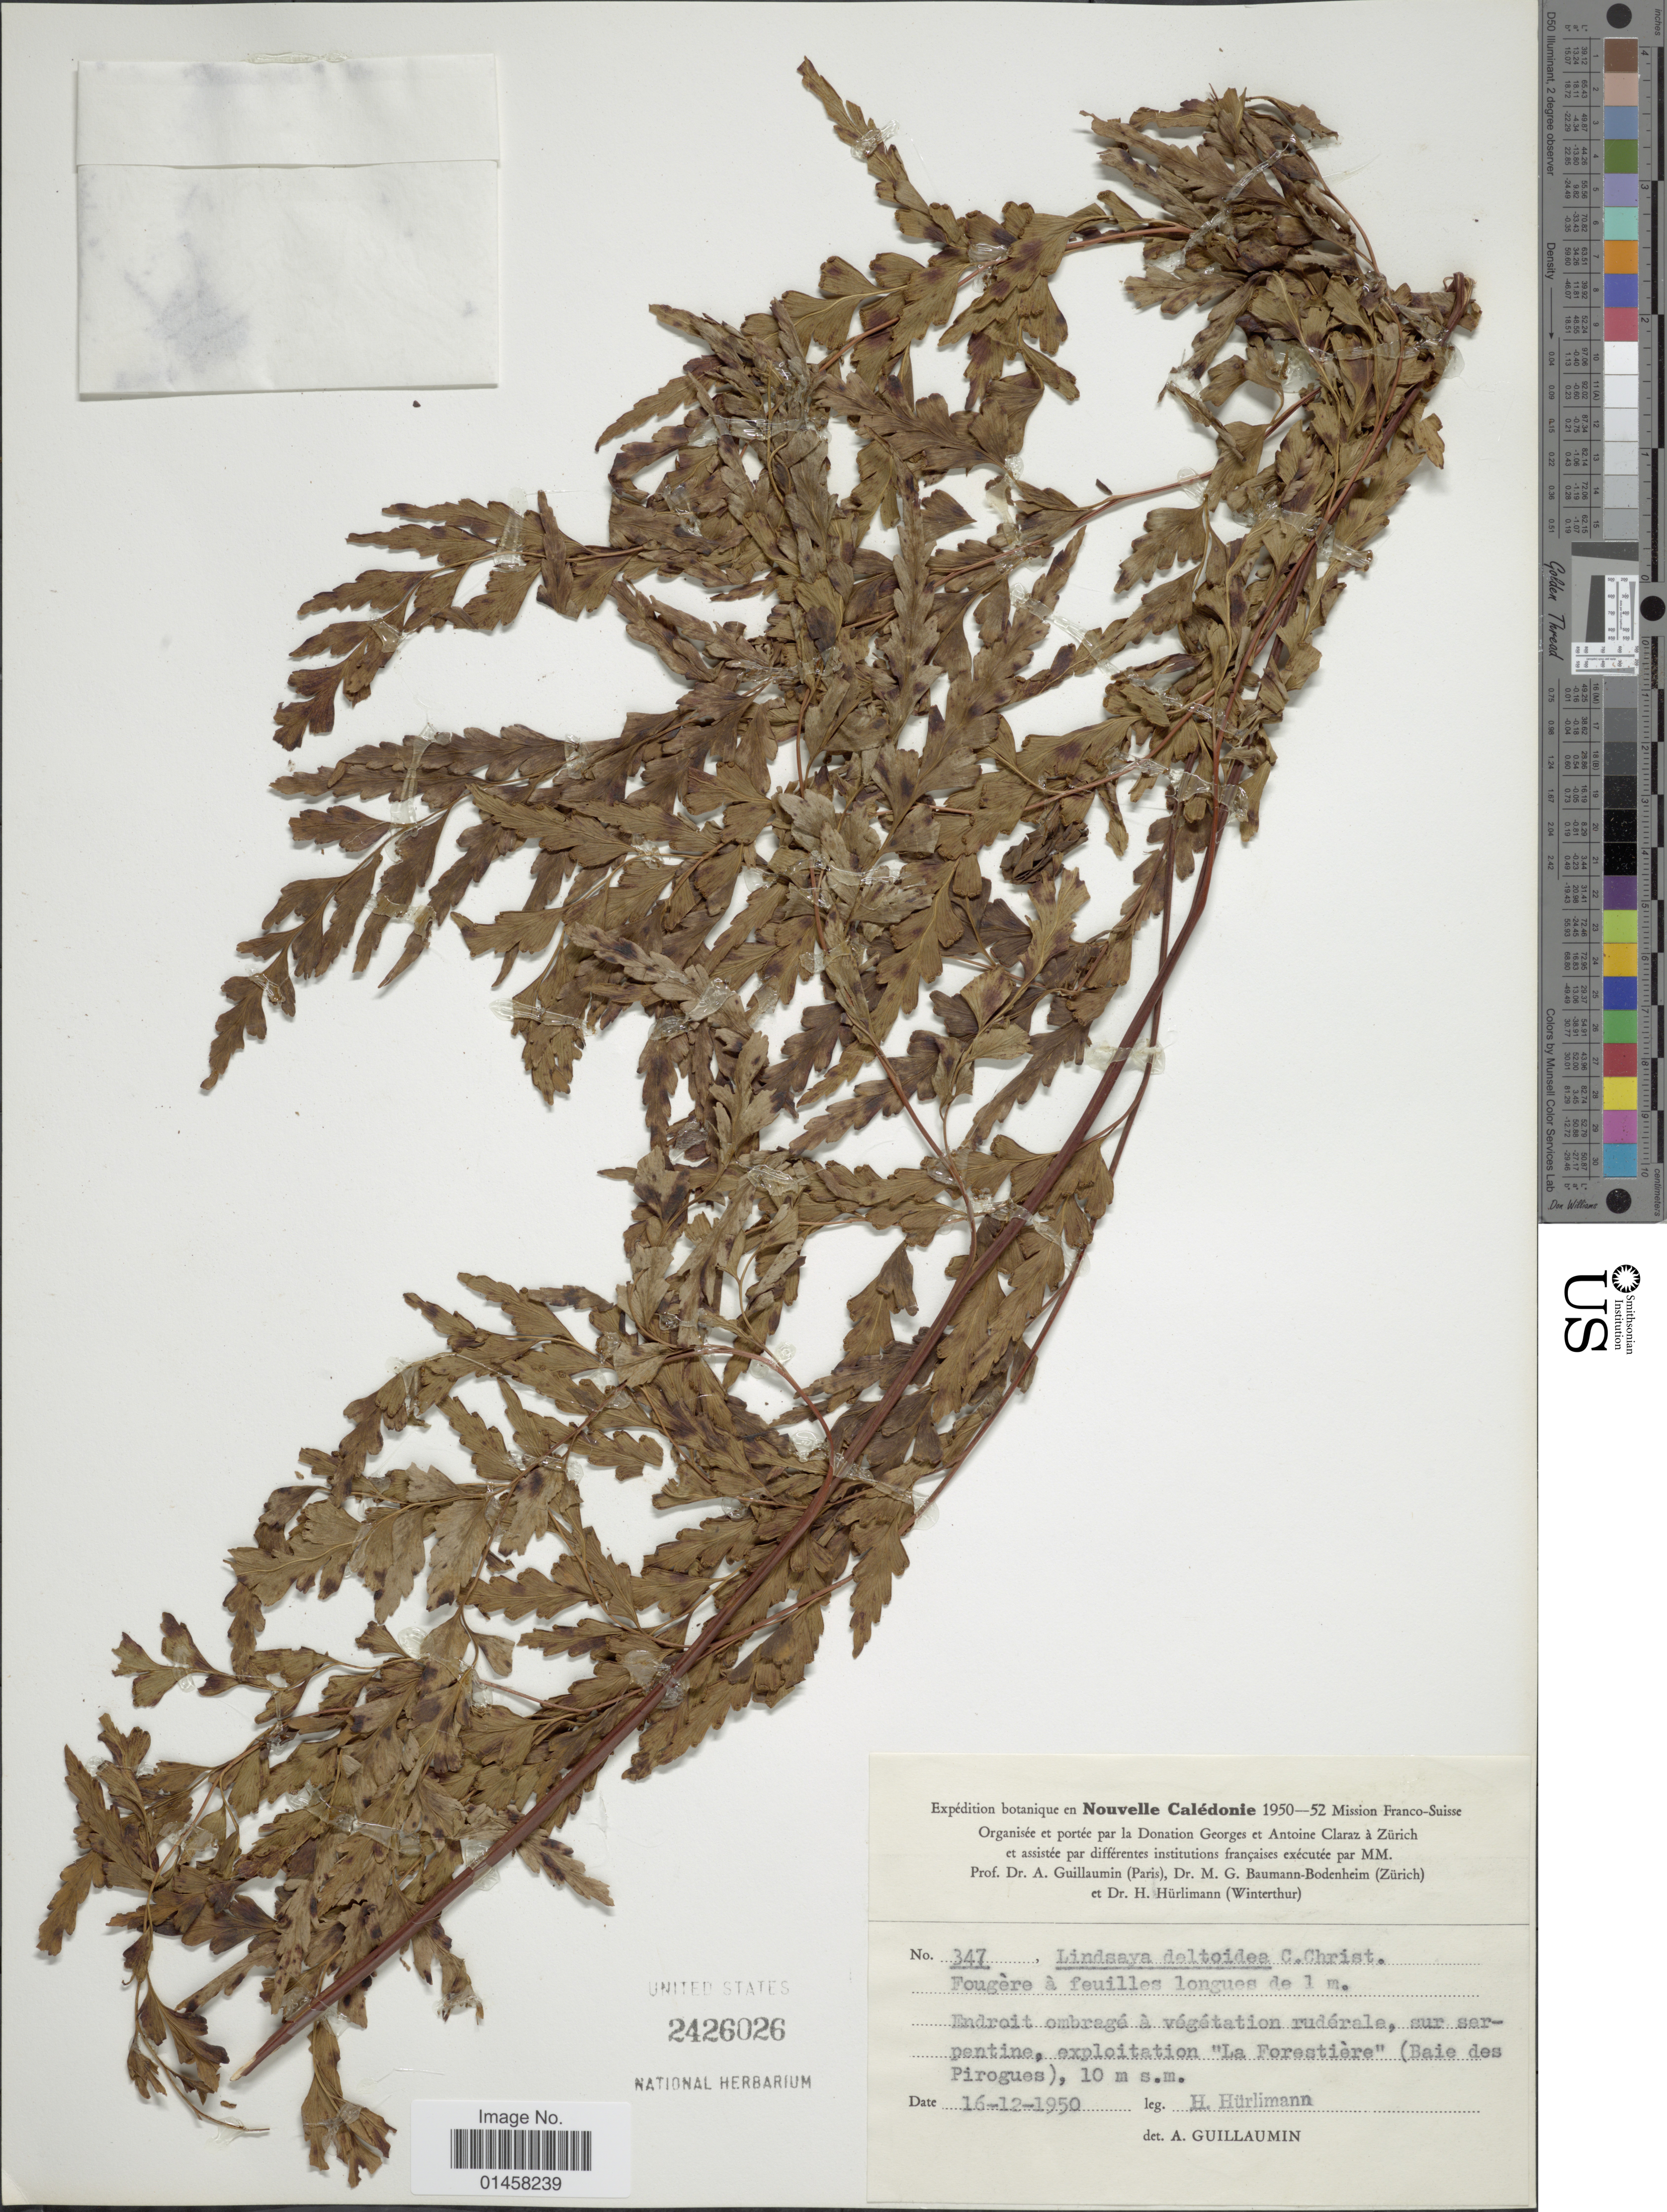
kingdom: Plantae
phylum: Tracheophyta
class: Polypodiopsida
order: Polypodiales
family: Lindsaeaceae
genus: Sphenomeris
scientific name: Sphenomeris deltoidea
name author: (C. Chr.) Copel.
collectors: H. Hurlimann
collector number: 347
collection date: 1950-12-16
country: New Caledonia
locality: Nouvelle Calédonie. Endroit ombragé a végétation Rudérale, sur serpentine, exploitation "La Forestière" (Baie des Pirogues)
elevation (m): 10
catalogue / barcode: US 2426026